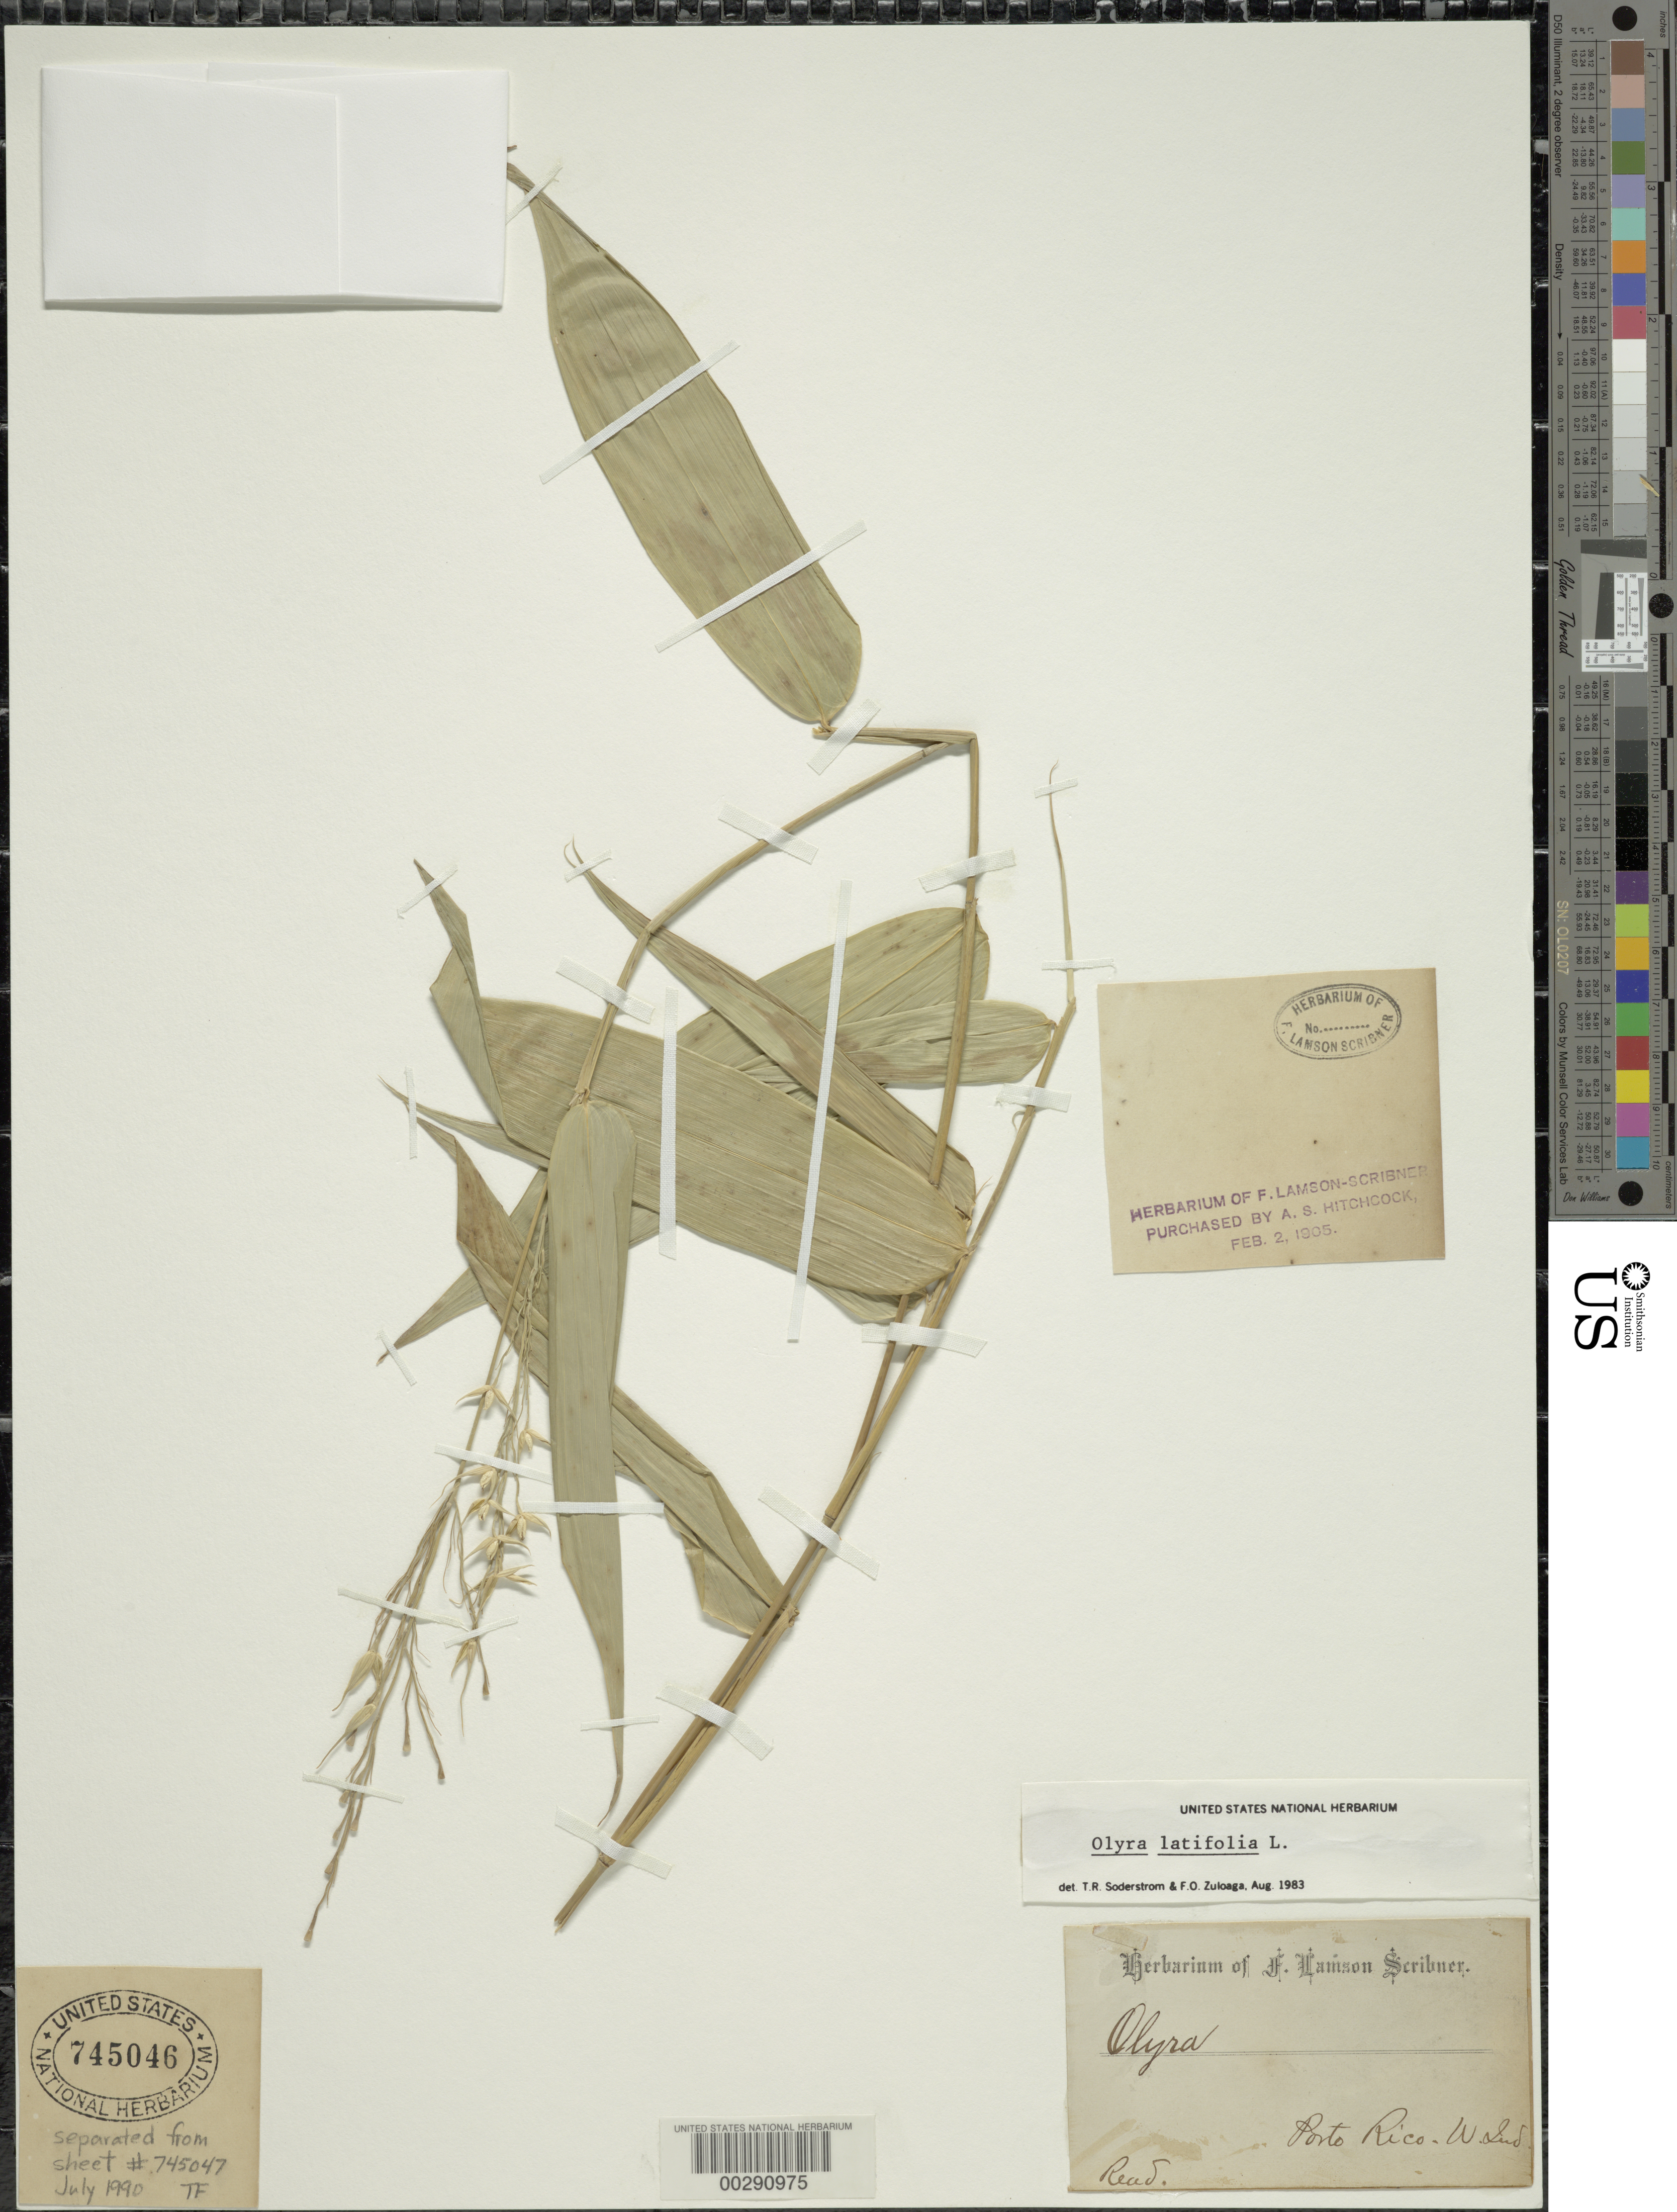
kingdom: Plantae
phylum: Tracheophyta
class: Liliopsida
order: Poales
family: Poaceae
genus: Olyra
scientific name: Olyra latifolia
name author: L.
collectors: H. Rexach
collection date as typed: Apr 1916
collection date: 1916-04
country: Puerto Rico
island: Greater Antilles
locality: Sierra de Naguabo ad Rio Blanco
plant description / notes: ex herbarium F.L. Scribner. Purchased by A.S. Hitchcock, 02 Feb 1905; separated from sheet USNH 745047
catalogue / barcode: US 745046